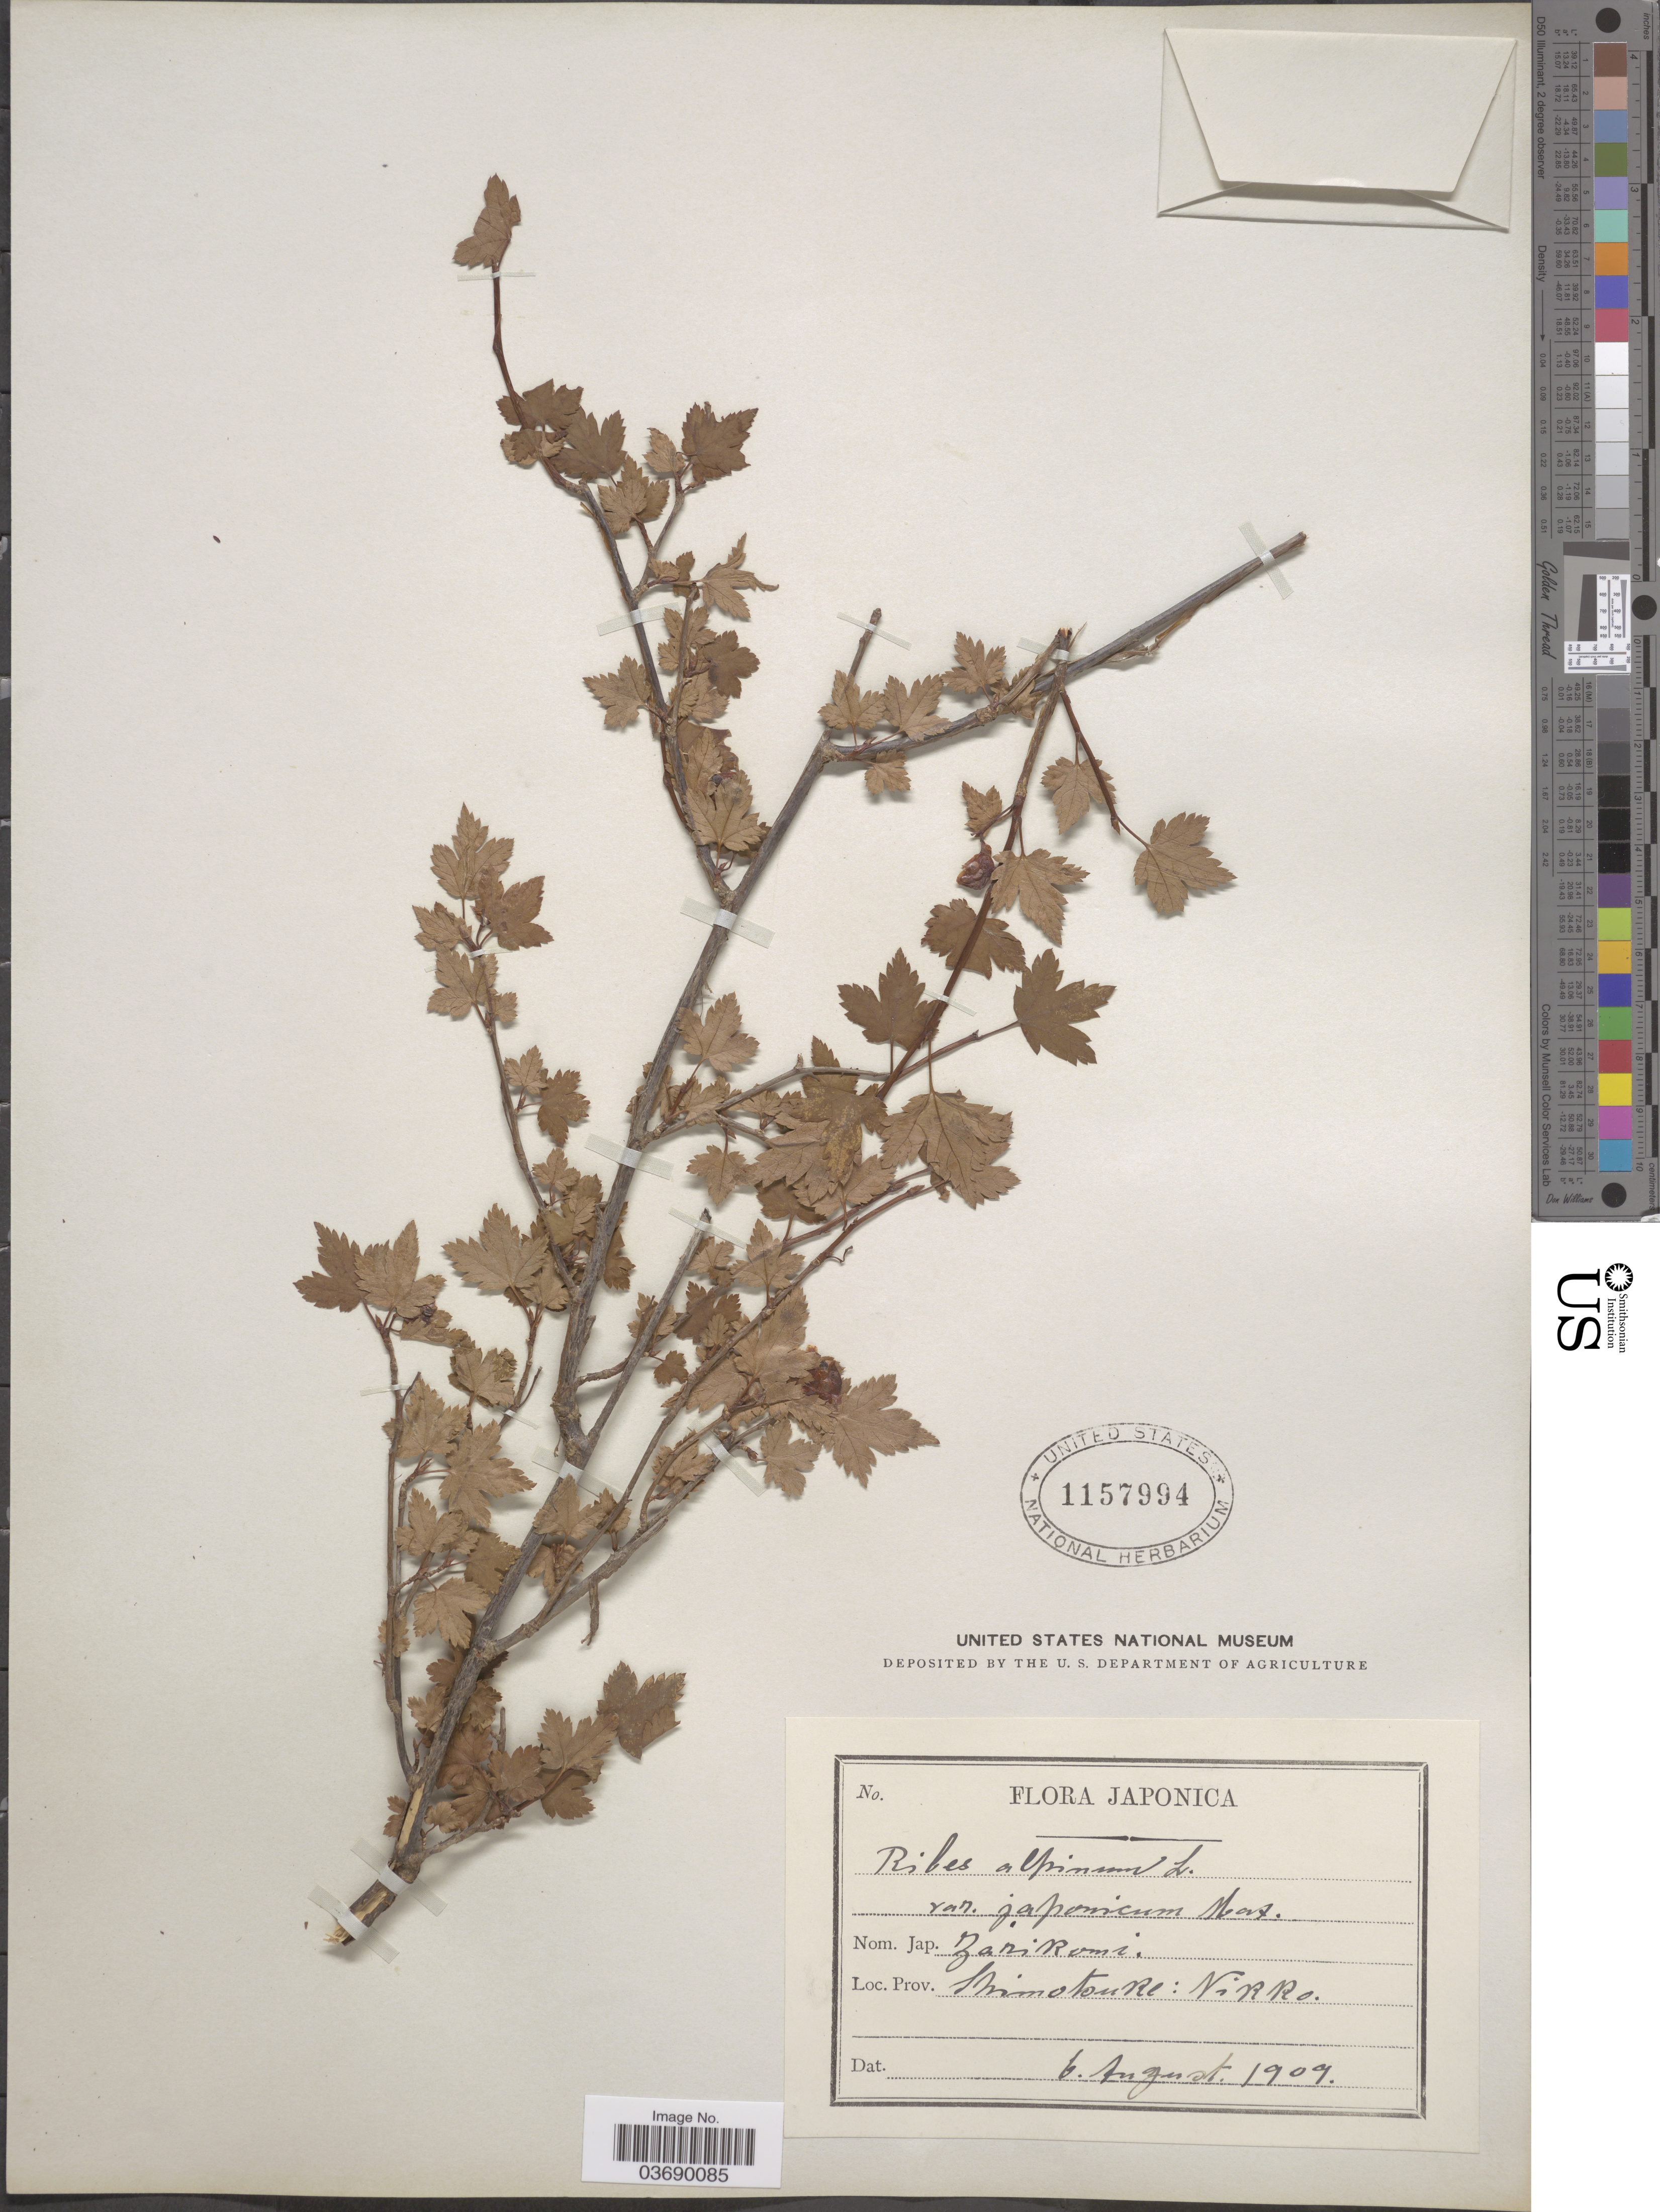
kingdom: Plantae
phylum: Tracheophyta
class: Magnoliopsida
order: Saxifragales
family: Grossulariaceae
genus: Ribes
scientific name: Ribes alpinum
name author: L.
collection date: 1909-08-06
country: Japan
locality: Prov. Shimotsuke: Nikko.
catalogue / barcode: US 1157994